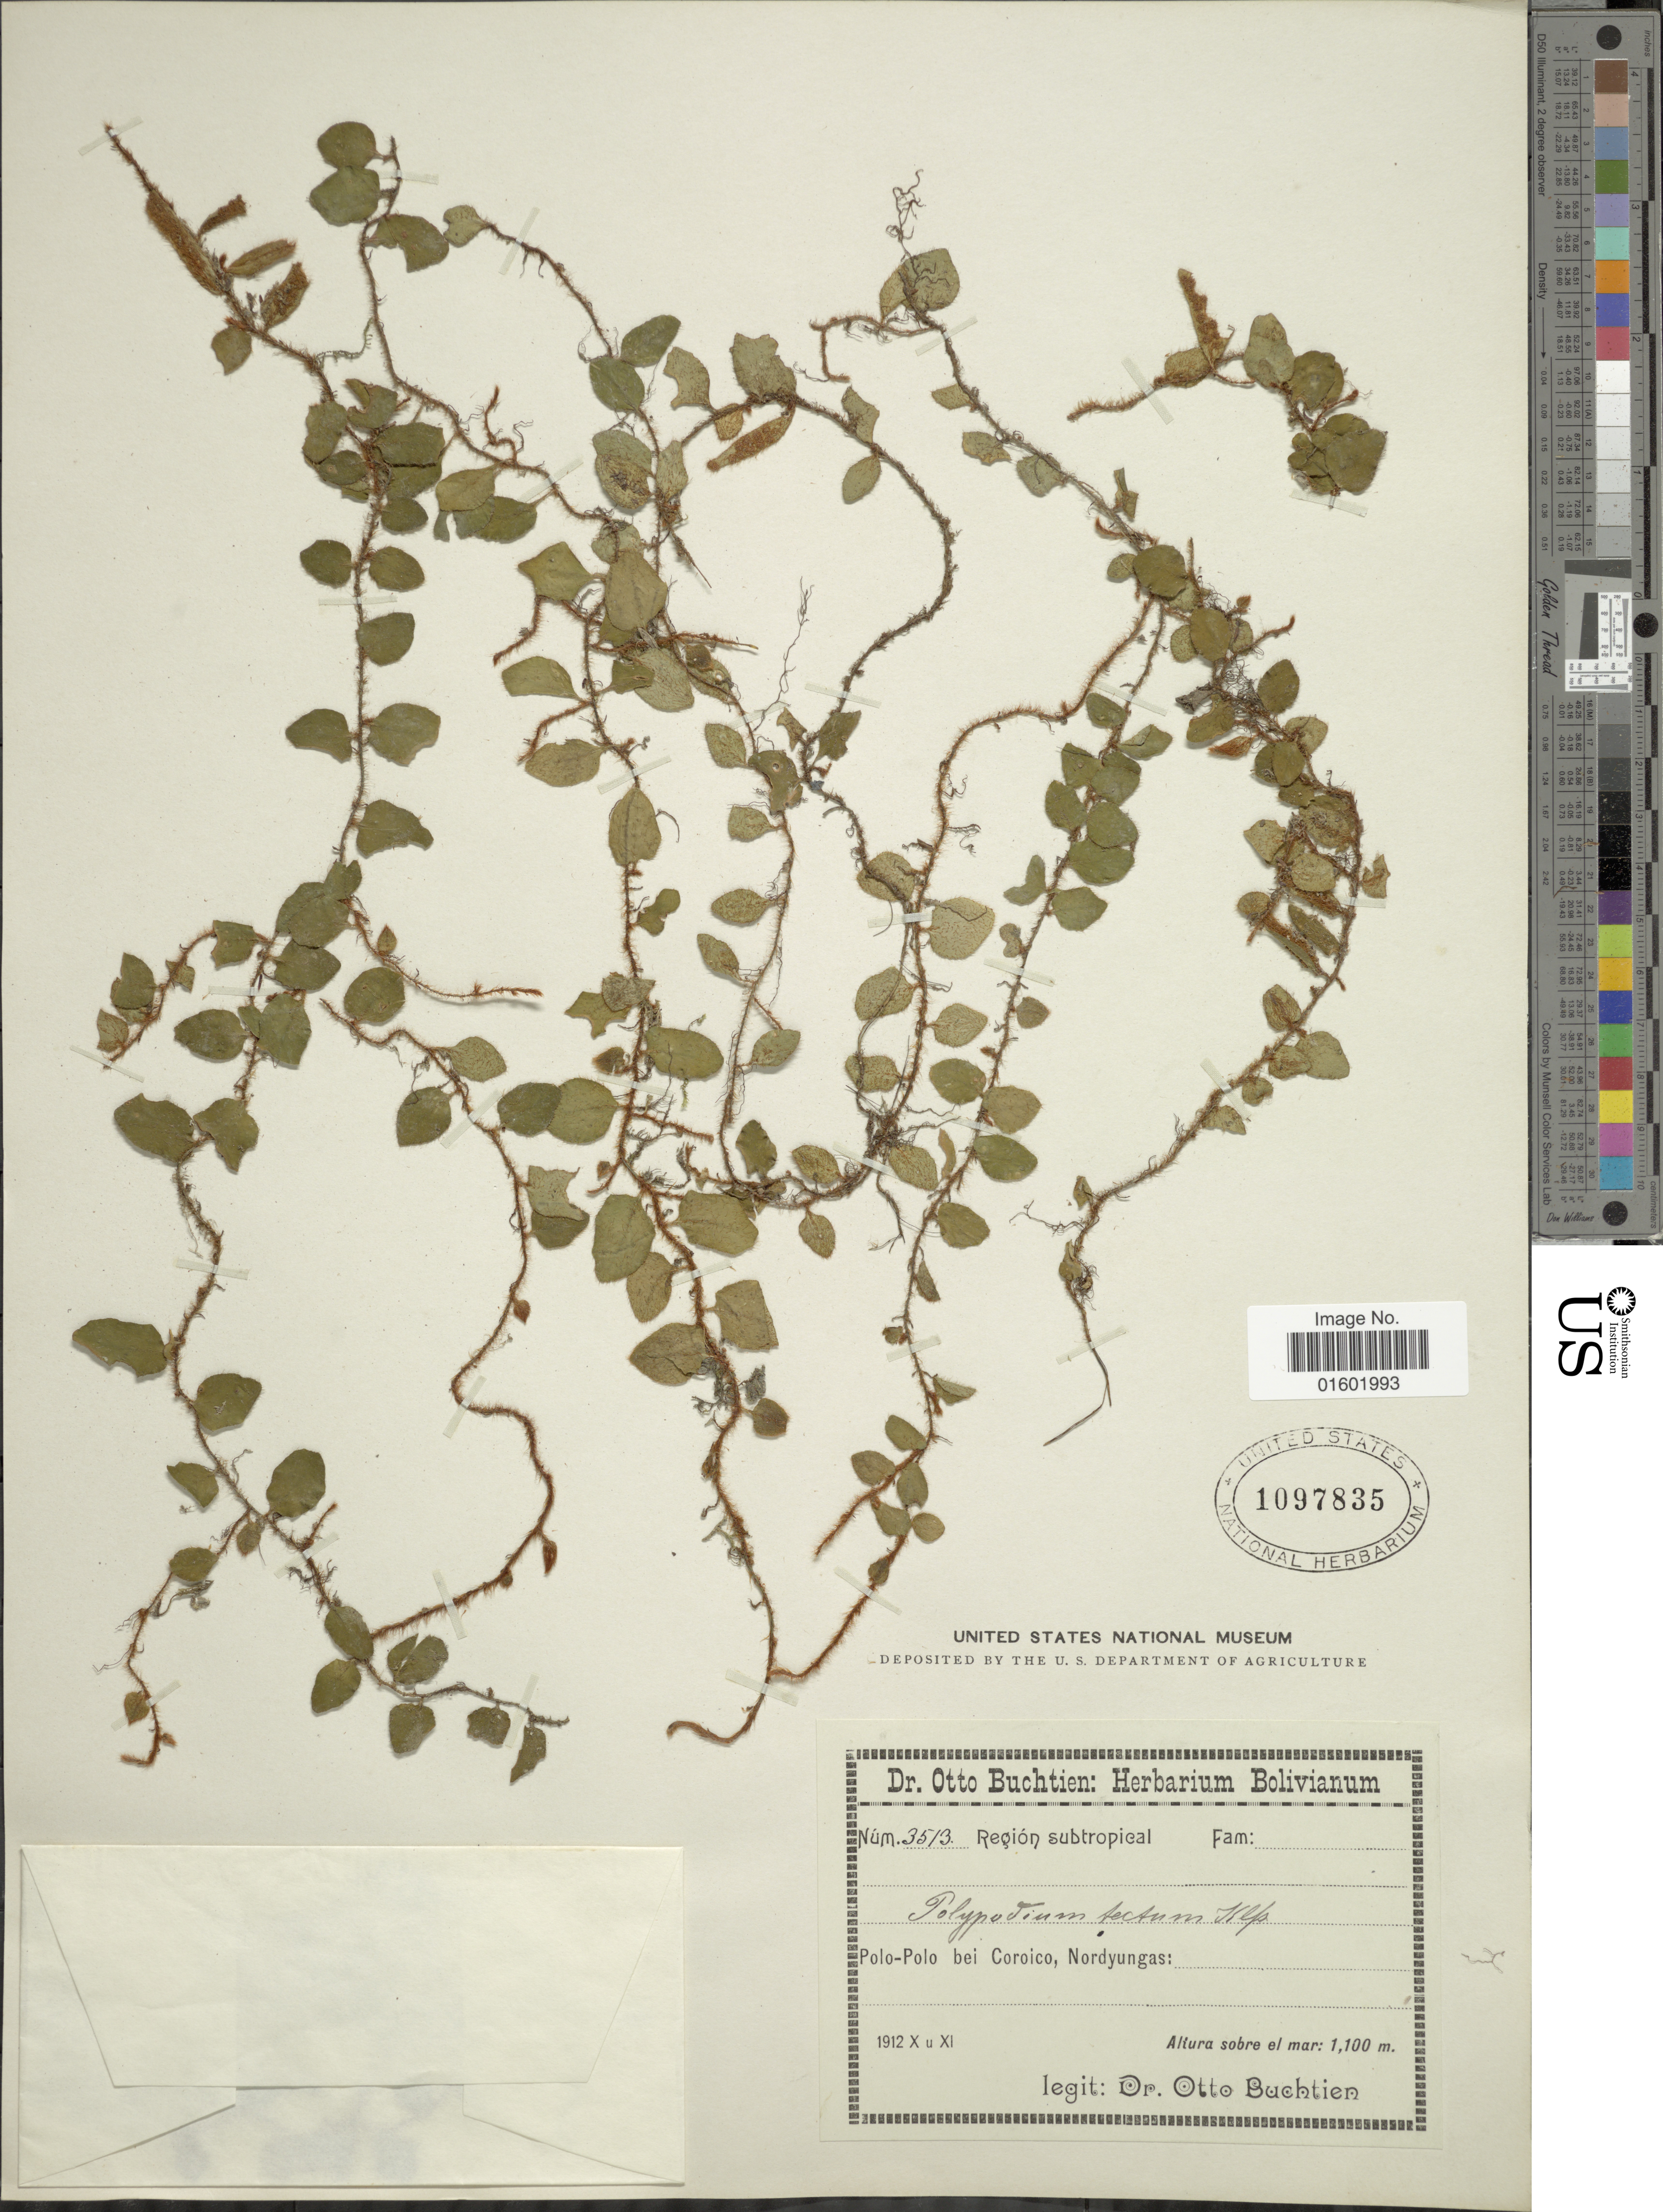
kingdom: Plantae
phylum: Tracheophyta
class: Polypodiopsida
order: Polypodiales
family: Polypodiaceae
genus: Microgramma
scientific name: Microgramma tecta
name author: (Kaulf.) Alston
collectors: O. Buchtien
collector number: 35/3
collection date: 1912-10/1912-11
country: Bolivia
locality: Polo-Polo bei Coroico, Nordyungas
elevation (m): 1100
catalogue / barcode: US 1097835